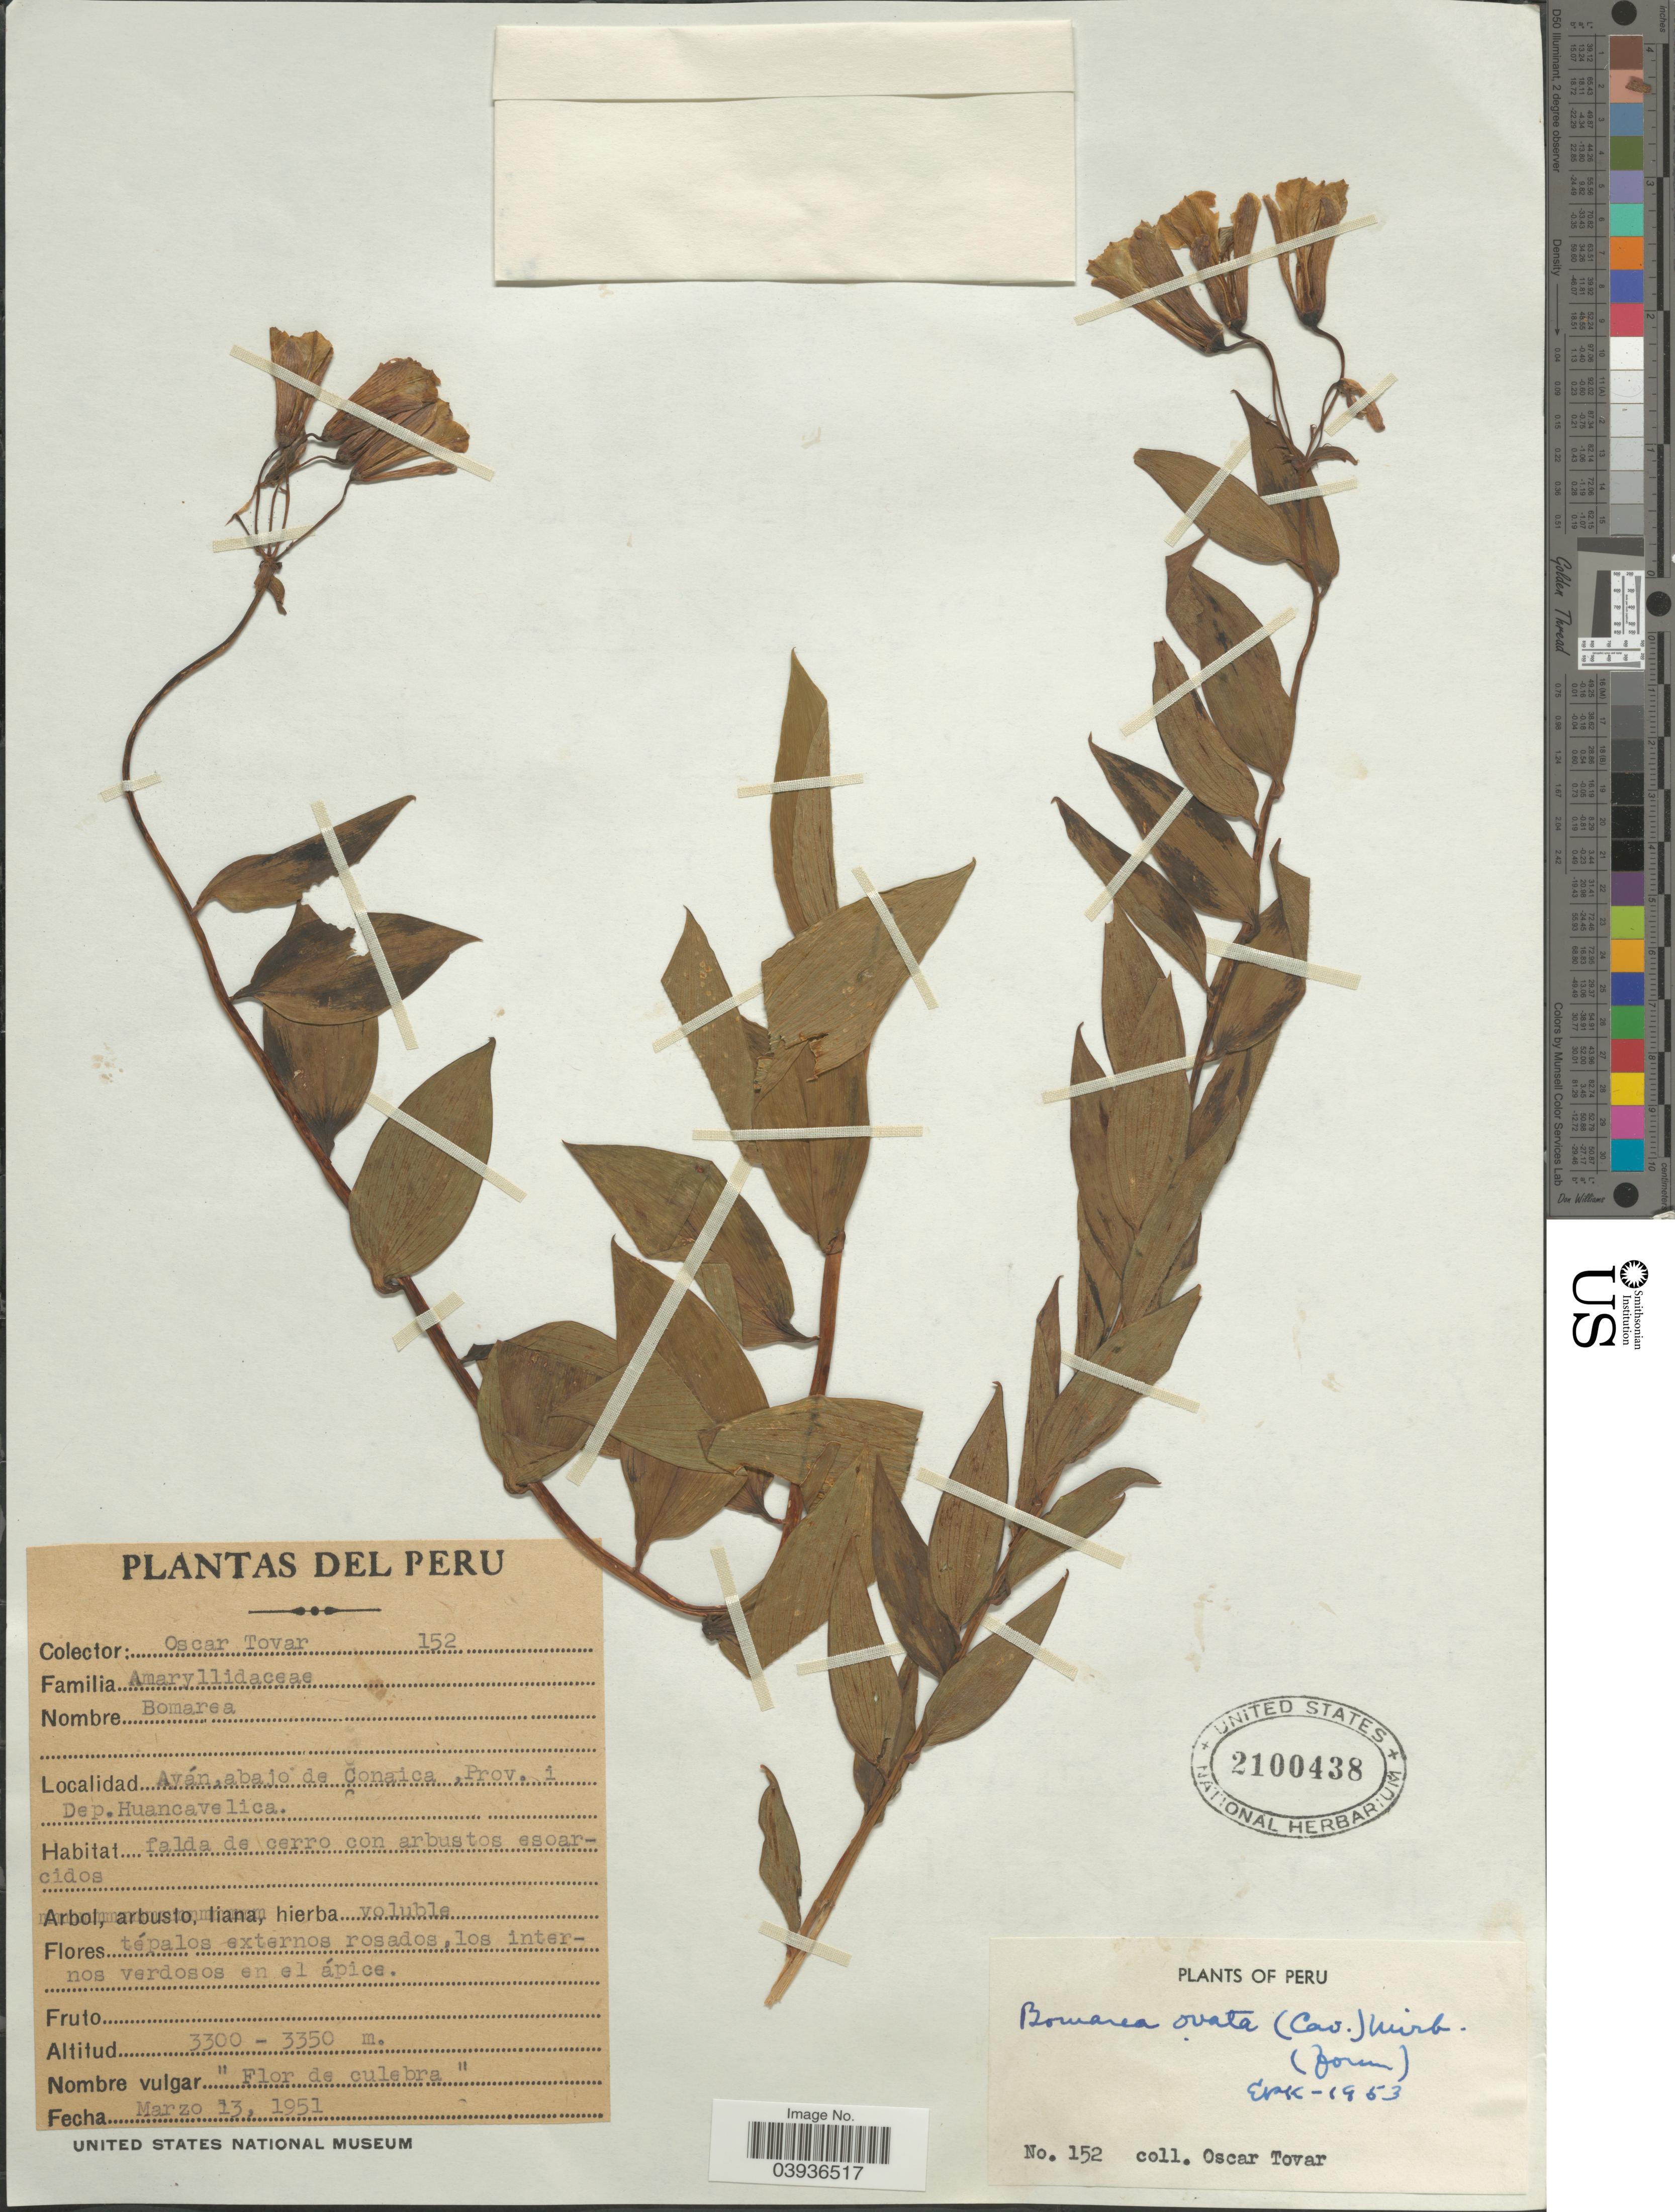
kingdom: Plantae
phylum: Tracheophyta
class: Liliopsida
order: Liliales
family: Alstroemeriaceae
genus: Bomarea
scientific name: Bomarea ovata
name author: (Cav.) Mirb.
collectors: Ó. Tovar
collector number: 152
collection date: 1951-03-13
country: Peru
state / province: Huancavelica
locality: Aván, abajo de Conaica, Prov. i Dept. Huancavelica.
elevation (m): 3300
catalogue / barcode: US 2100438